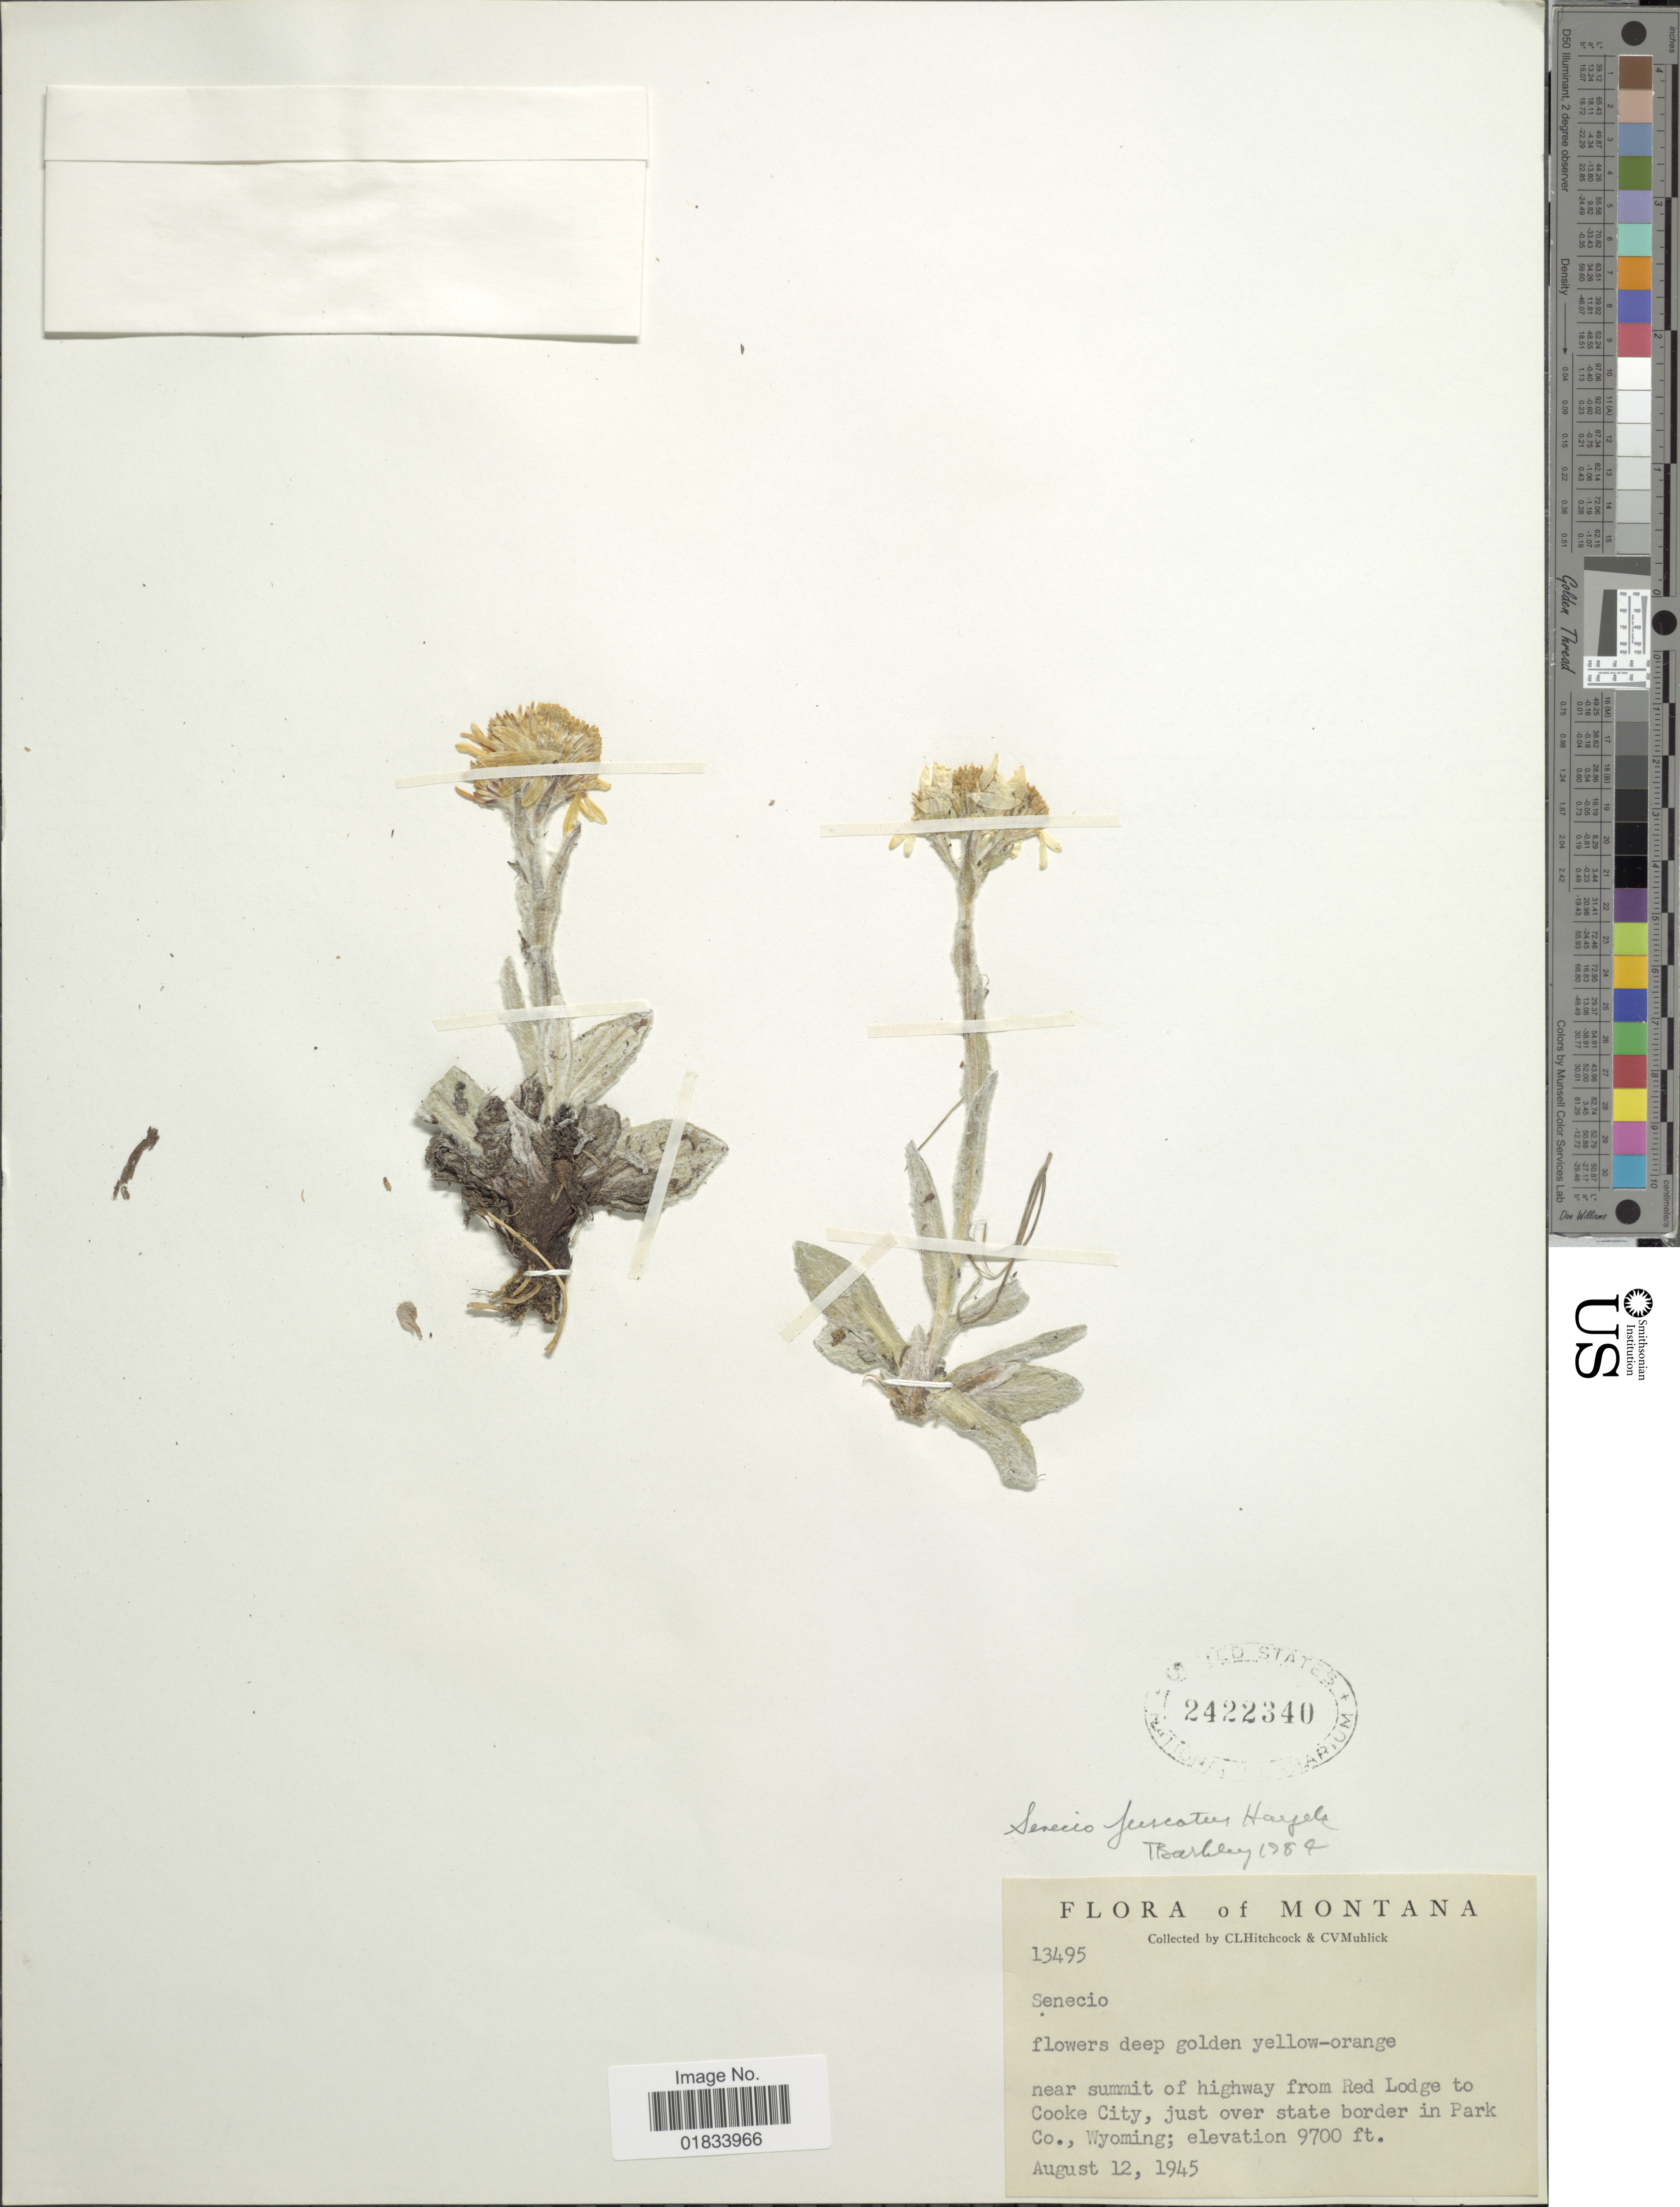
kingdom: Plantae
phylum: Tracheophyta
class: Magnoliopsida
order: Asterales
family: Asteraceae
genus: Senecio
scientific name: Senecio fuscatus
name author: (Jord. & Fourr.) Hayek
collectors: C. L. Hitchcock & C. V. Muhlick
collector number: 13495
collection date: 1945-08-12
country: United States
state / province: Montana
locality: Near summit of highway from Red Lodge to Cooke City, just over state border in Park Co.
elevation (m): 2957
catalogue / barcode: US 2422340